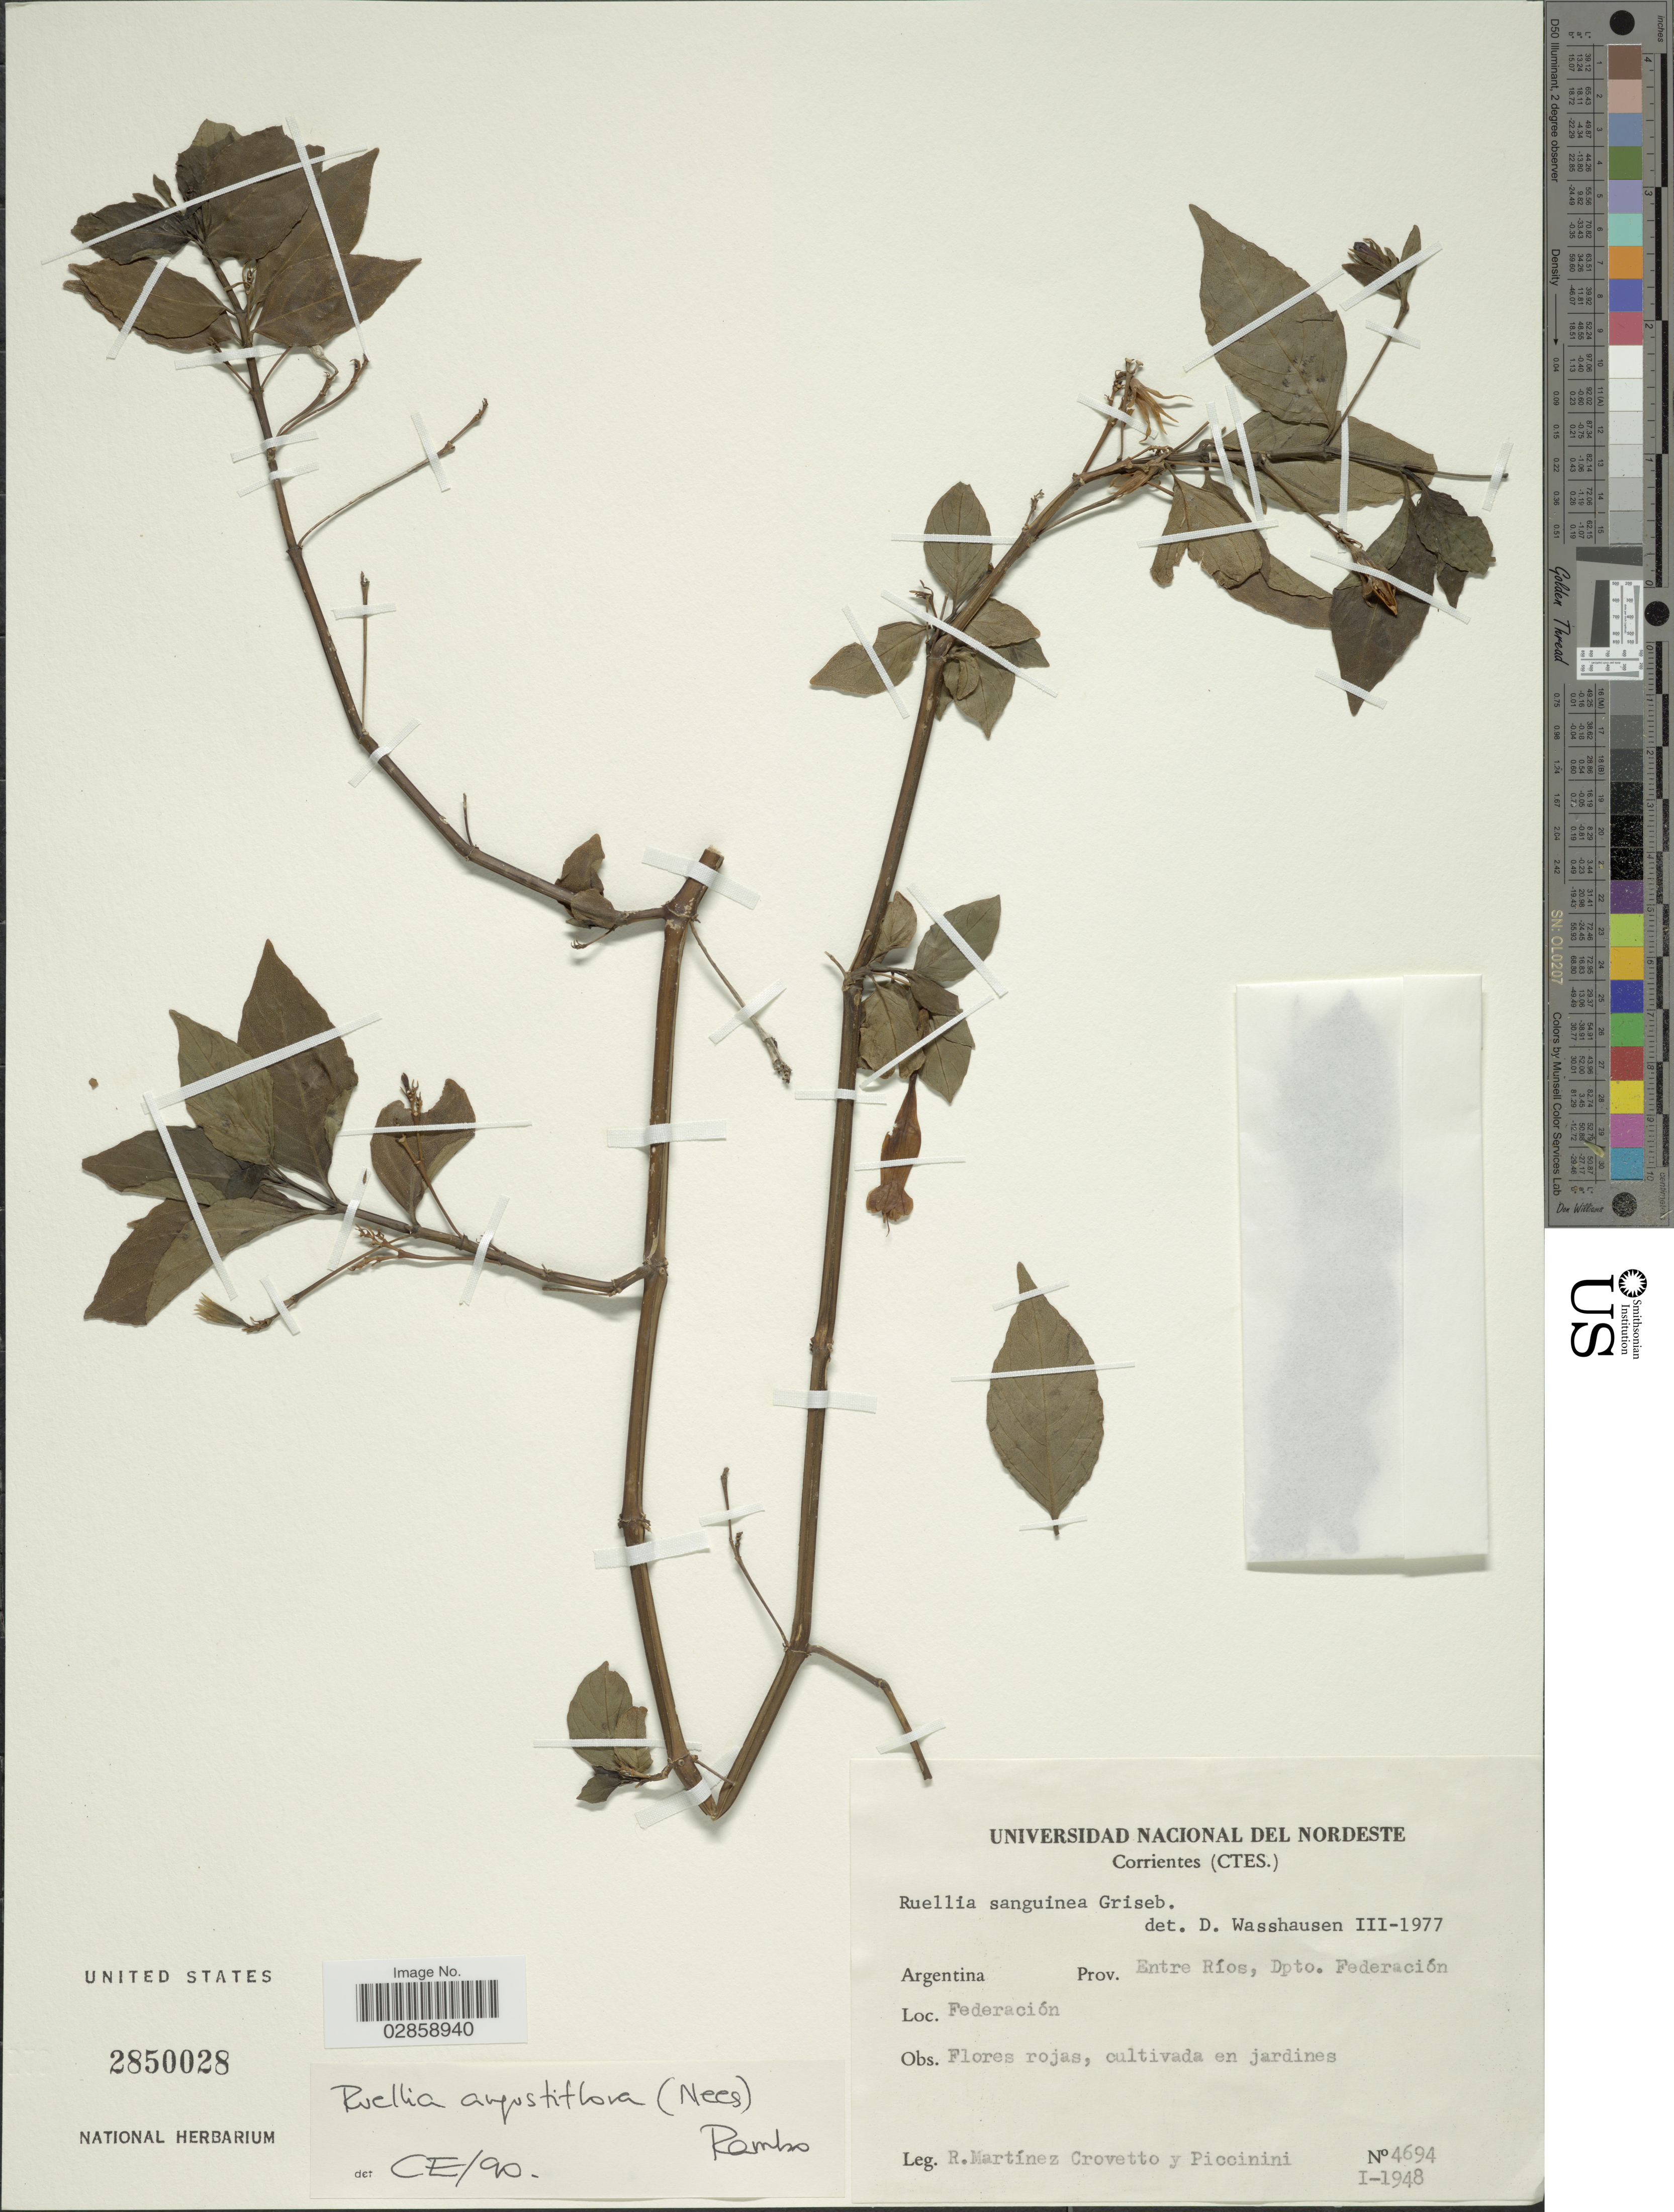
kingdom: Plantae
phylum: Tracheophyta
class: Magnoliopsida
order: Lamiales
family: Acanthaceae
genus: Ruellia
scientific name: Ruellia angustiflora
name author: (Nees) Lindau ex Rambo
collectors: R. Martinez Crovetto & Piccinini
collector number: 4694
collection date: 1948-01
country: Argentina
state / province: Entre Rios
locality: Dpto. Federación. Federación.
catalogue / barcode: US 2850028